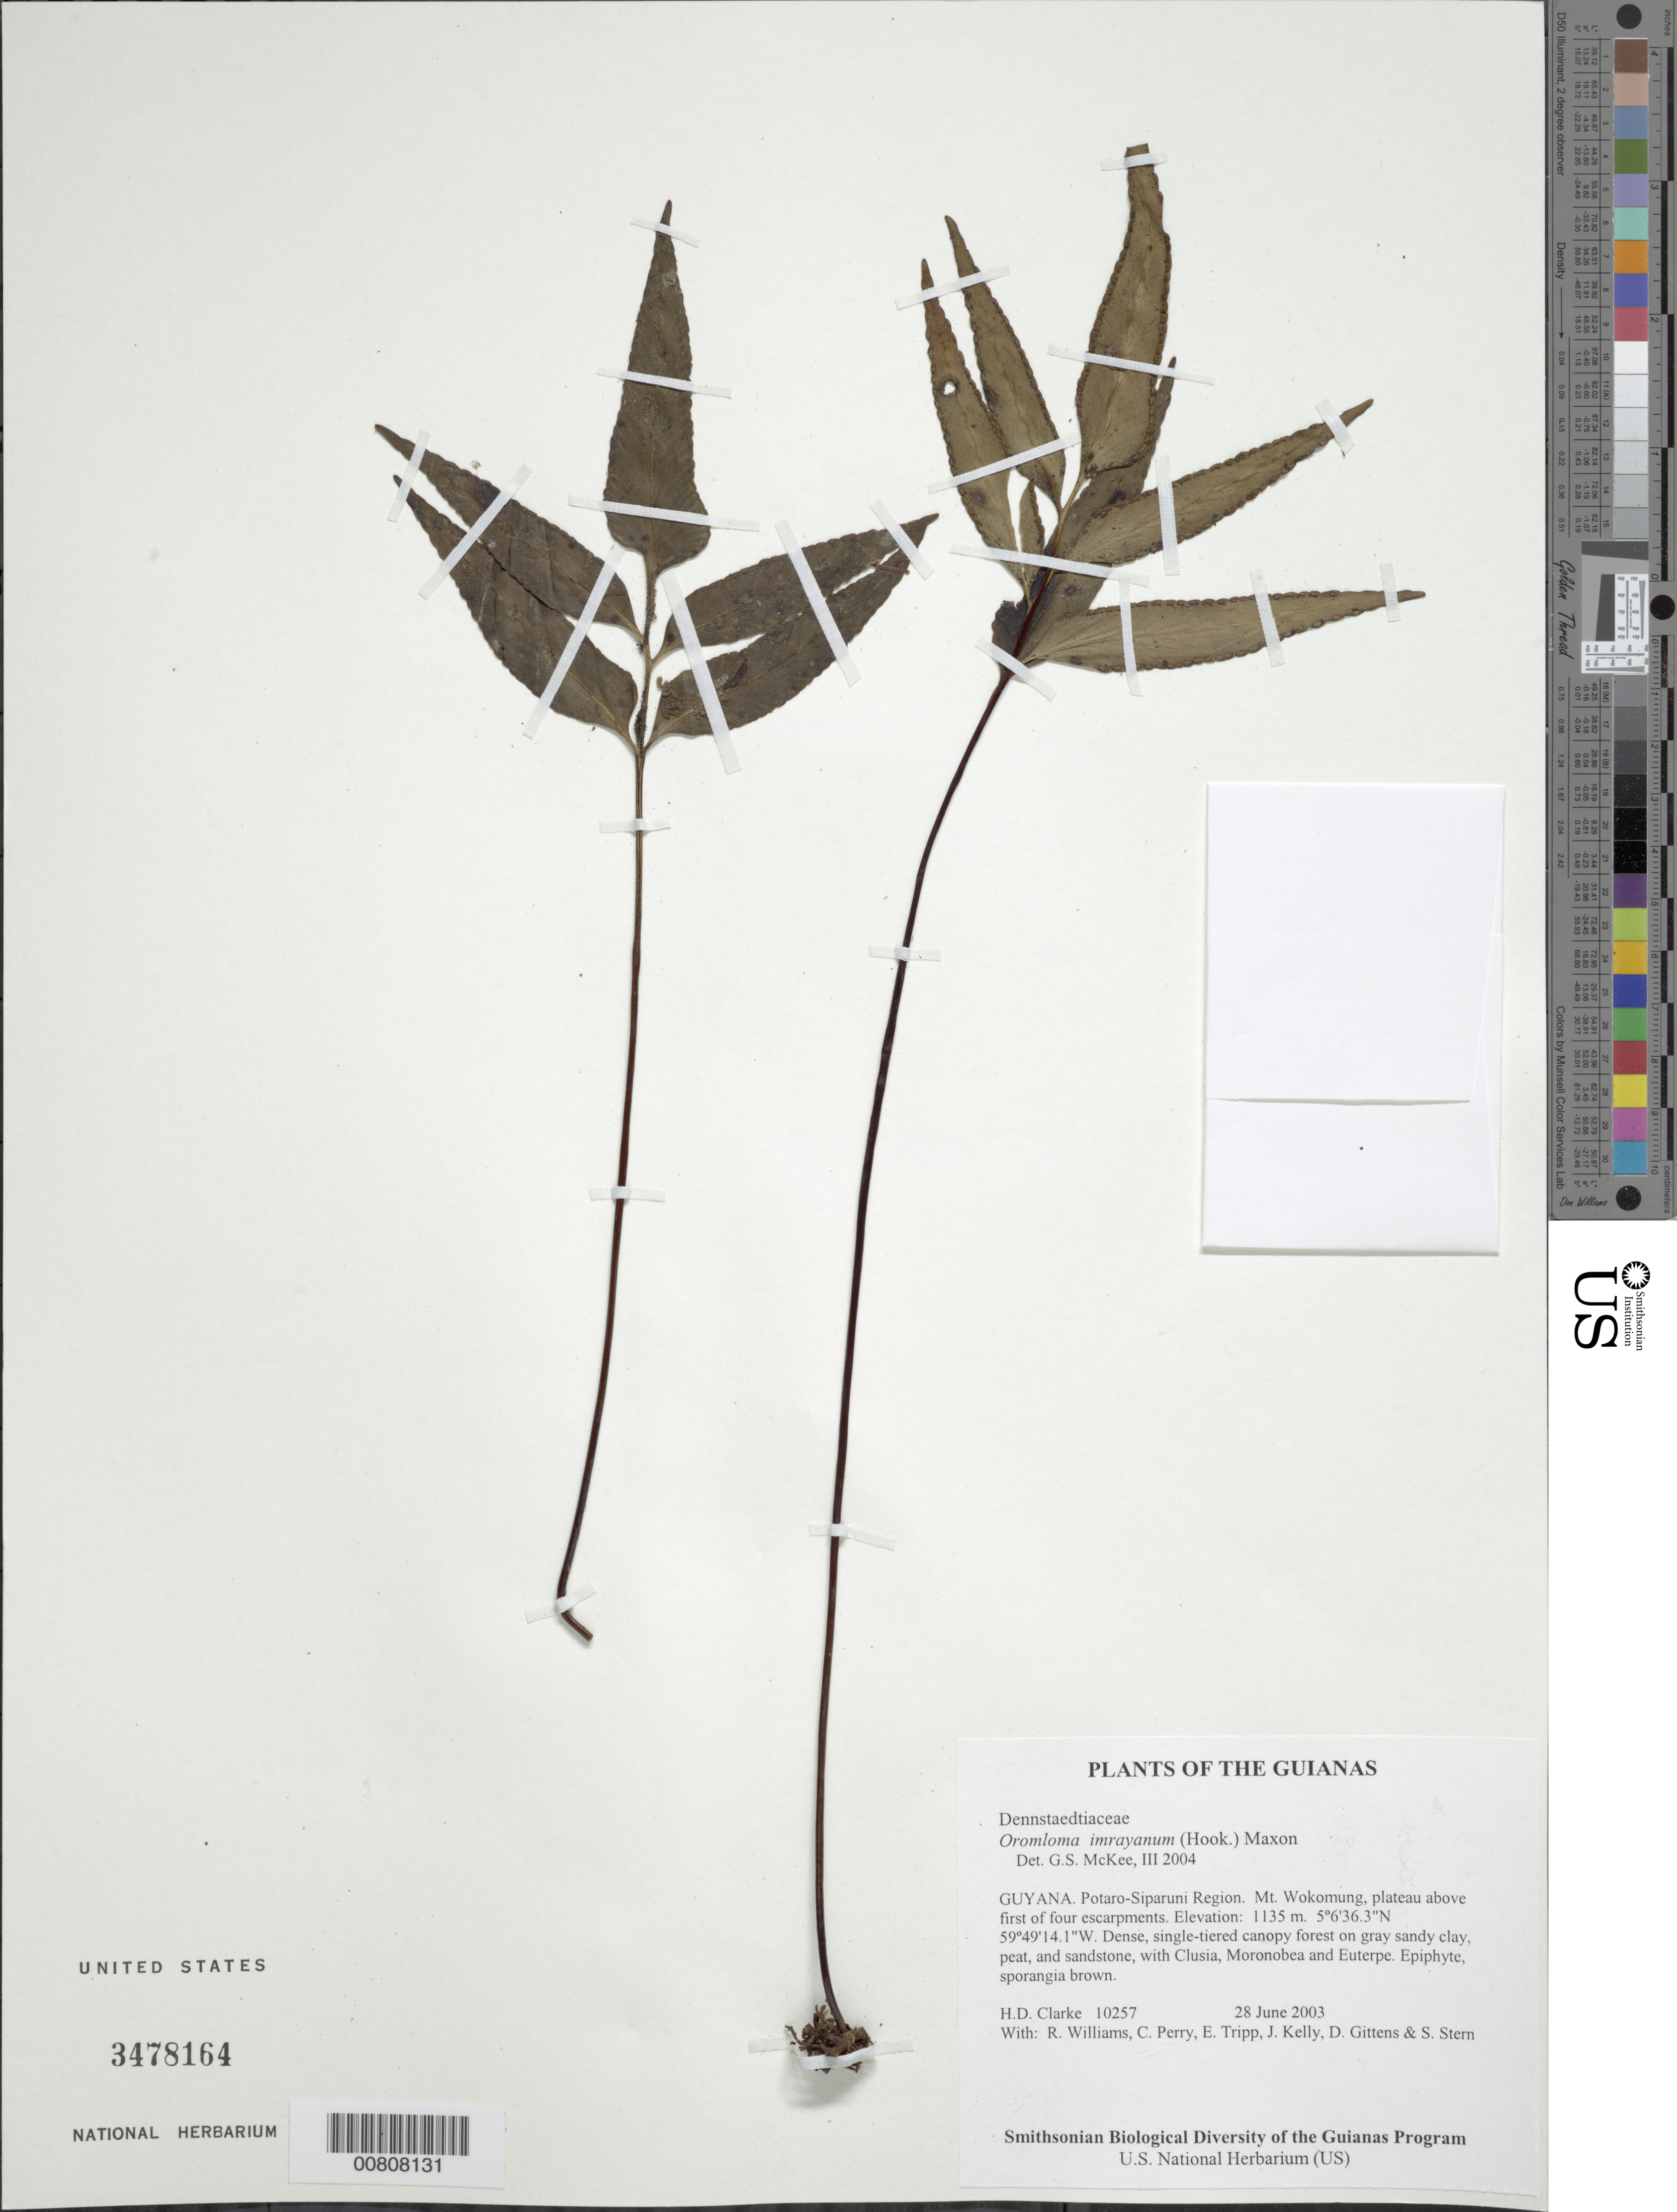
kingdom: Plantae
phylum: Tracheophyta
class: Polypodiopsida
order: Polypodiales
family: Lindsaeaceae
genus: Lindsaea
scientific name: Lindsaea imrayana comb. ined.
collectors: H. D. Clarke, R. Williams, C. Perry, E. Tripp, J. Kelly, D. Gittens & S. R. Stern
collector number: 10257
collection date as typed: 28 June 2003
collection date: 2003-06-28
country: Guyana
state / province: Potaro-Siparuni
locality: Mt. Wokomung, plateau above first of four escarpments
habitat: Dense, single-tiered canopy forest on gray sandy clay, peat, and sandstone, with Clusia, Moronobea and Euterpe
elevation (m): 1135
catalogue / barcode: US 3478164